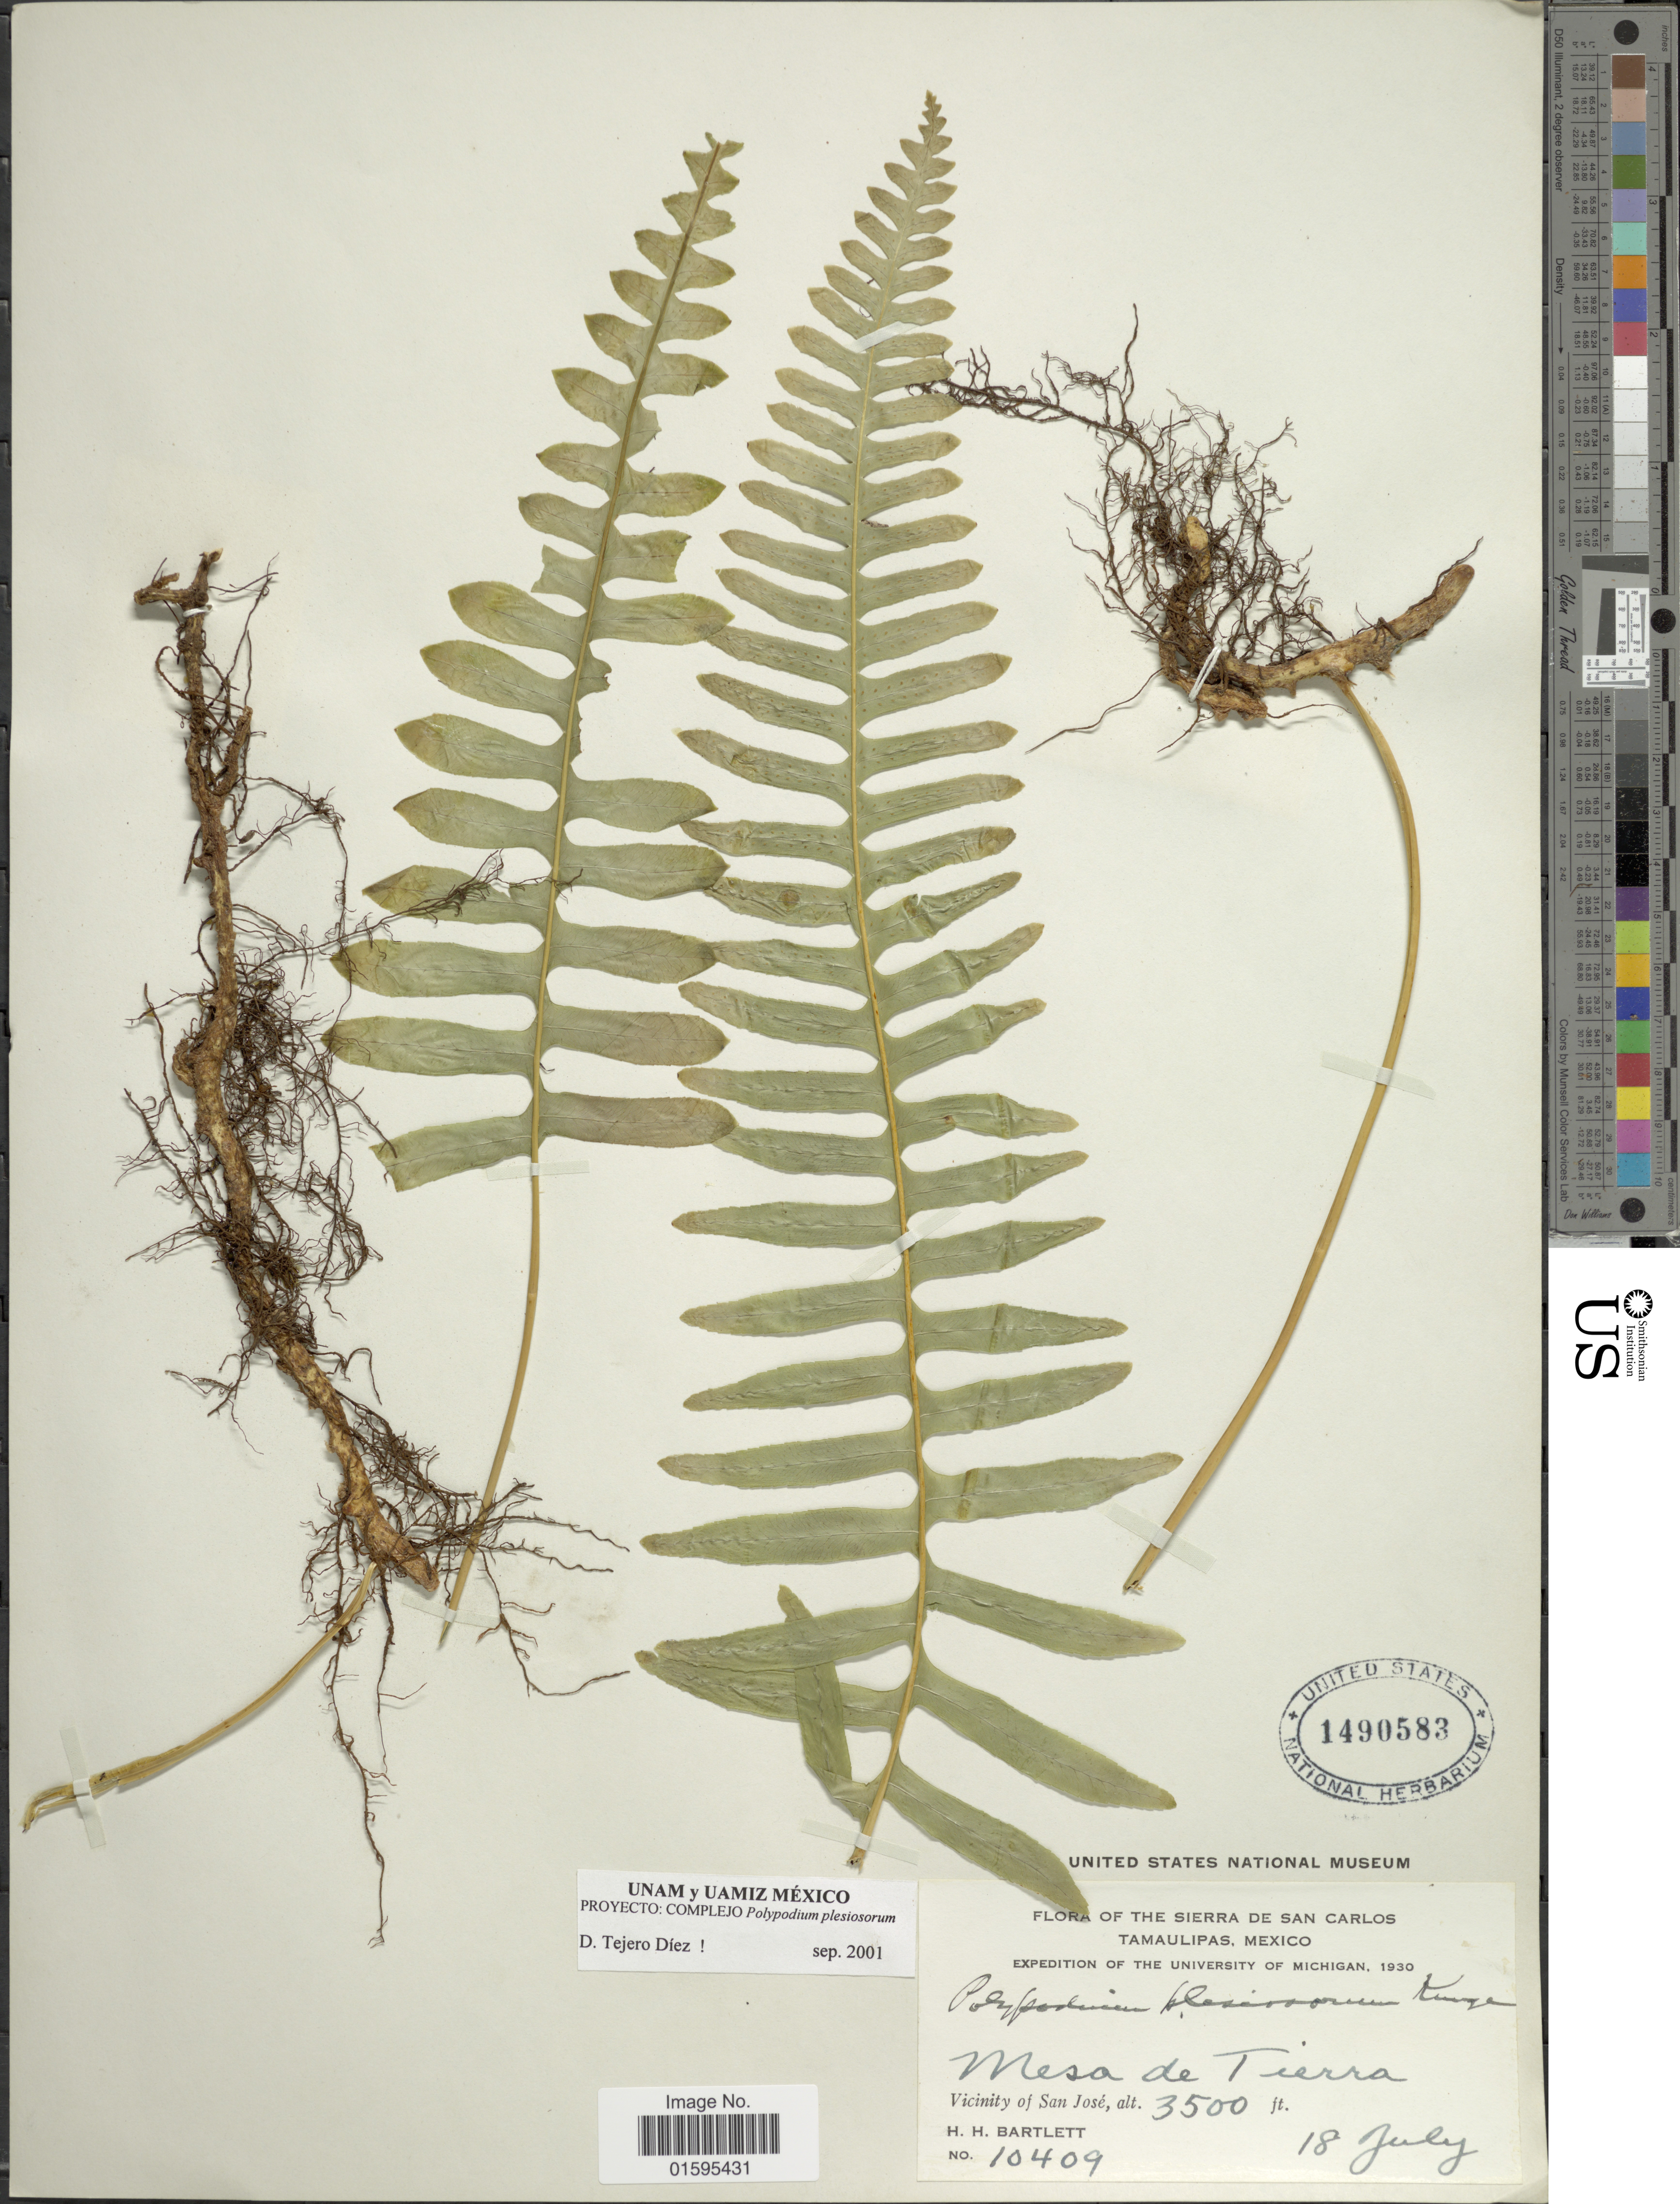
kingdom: Plantae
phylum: Tracheophyta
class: Polypodiopsida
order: Polypodiales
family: Polypodiaceae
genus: Polypodium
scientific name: Polypodium plesiosorum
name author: Kunze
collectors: H. H. Bartlett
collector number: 10409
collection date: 1930-07-18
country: Mexico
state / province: Tamaulipas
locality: The Sierra de San Carlos, Mesa de Tierra, Vicinity of San José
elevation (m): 1067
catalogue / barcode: US 1490583